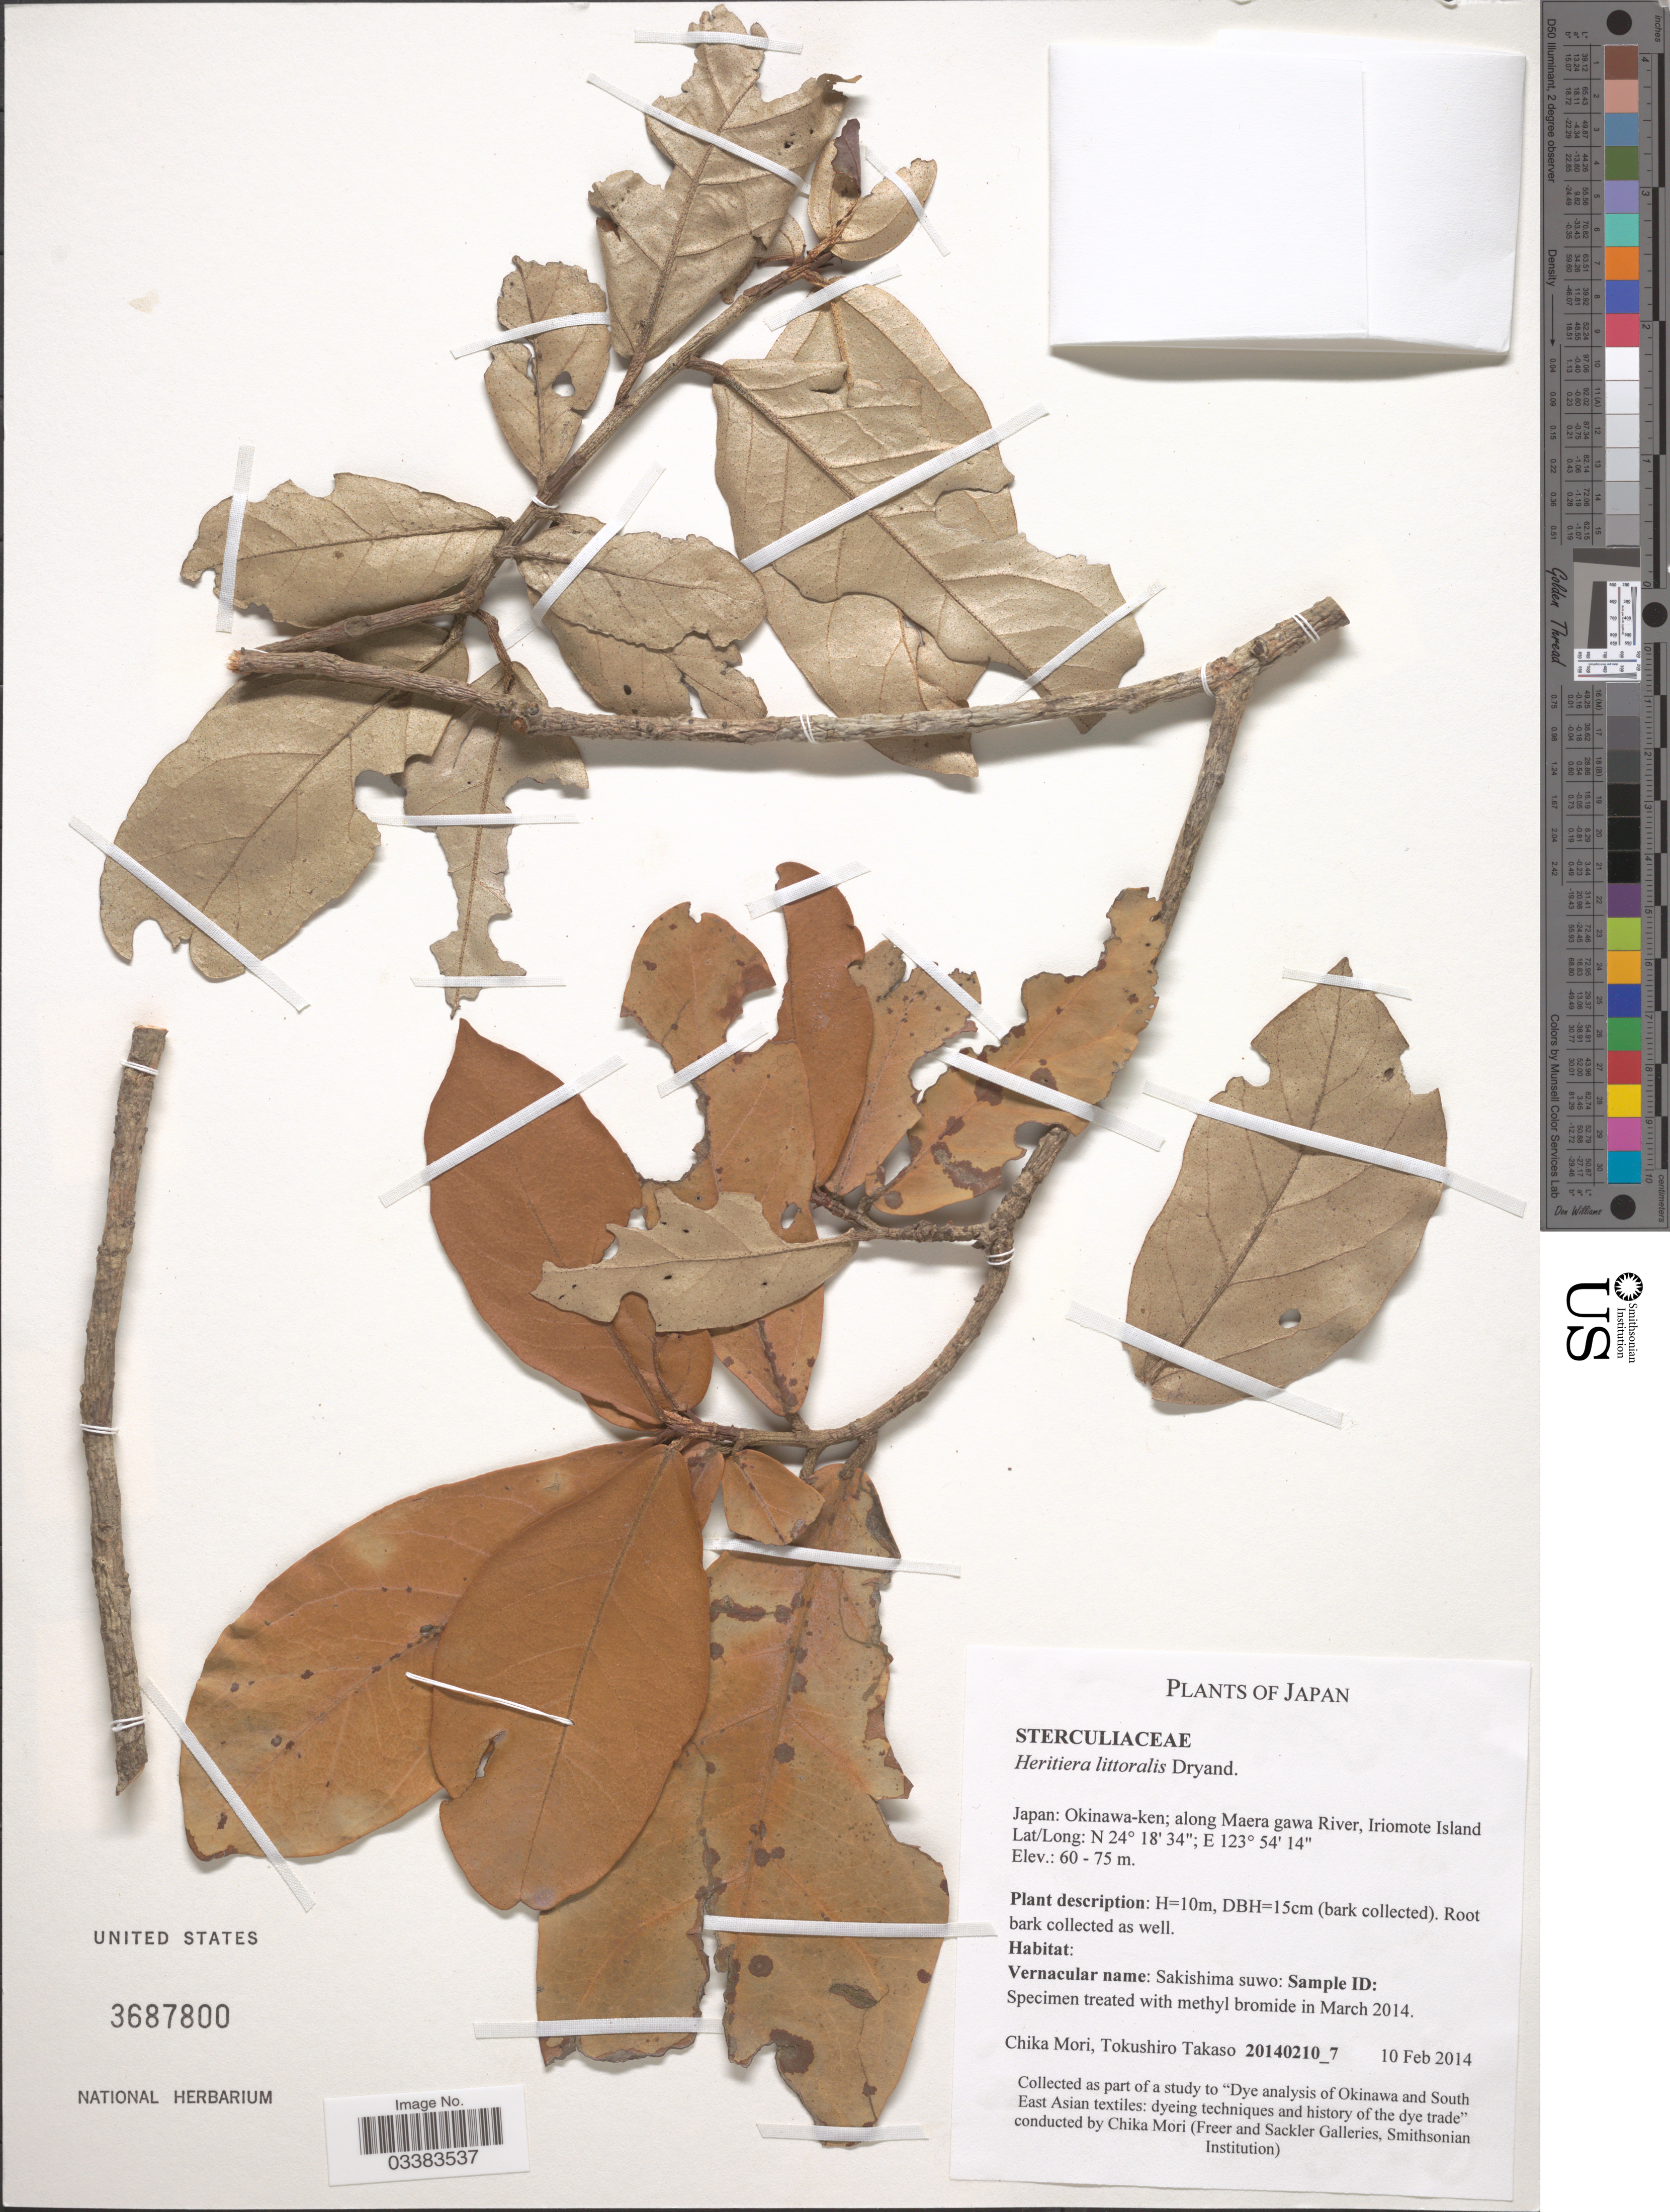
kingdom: Plantae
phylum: Tracheophyta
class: Magnoliopsida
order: Malvales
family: Malvaceae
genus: Heritiera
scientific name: Heritiera littoralis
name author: Aiton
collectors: C. Mori & T. Takaso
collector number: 20140210_7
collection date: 2014-02-10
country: Japan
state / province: Okinawa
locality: Okinawa-ken; along Maera gawa River, Iriomote Island.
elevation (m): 60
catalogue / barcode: US 3687800